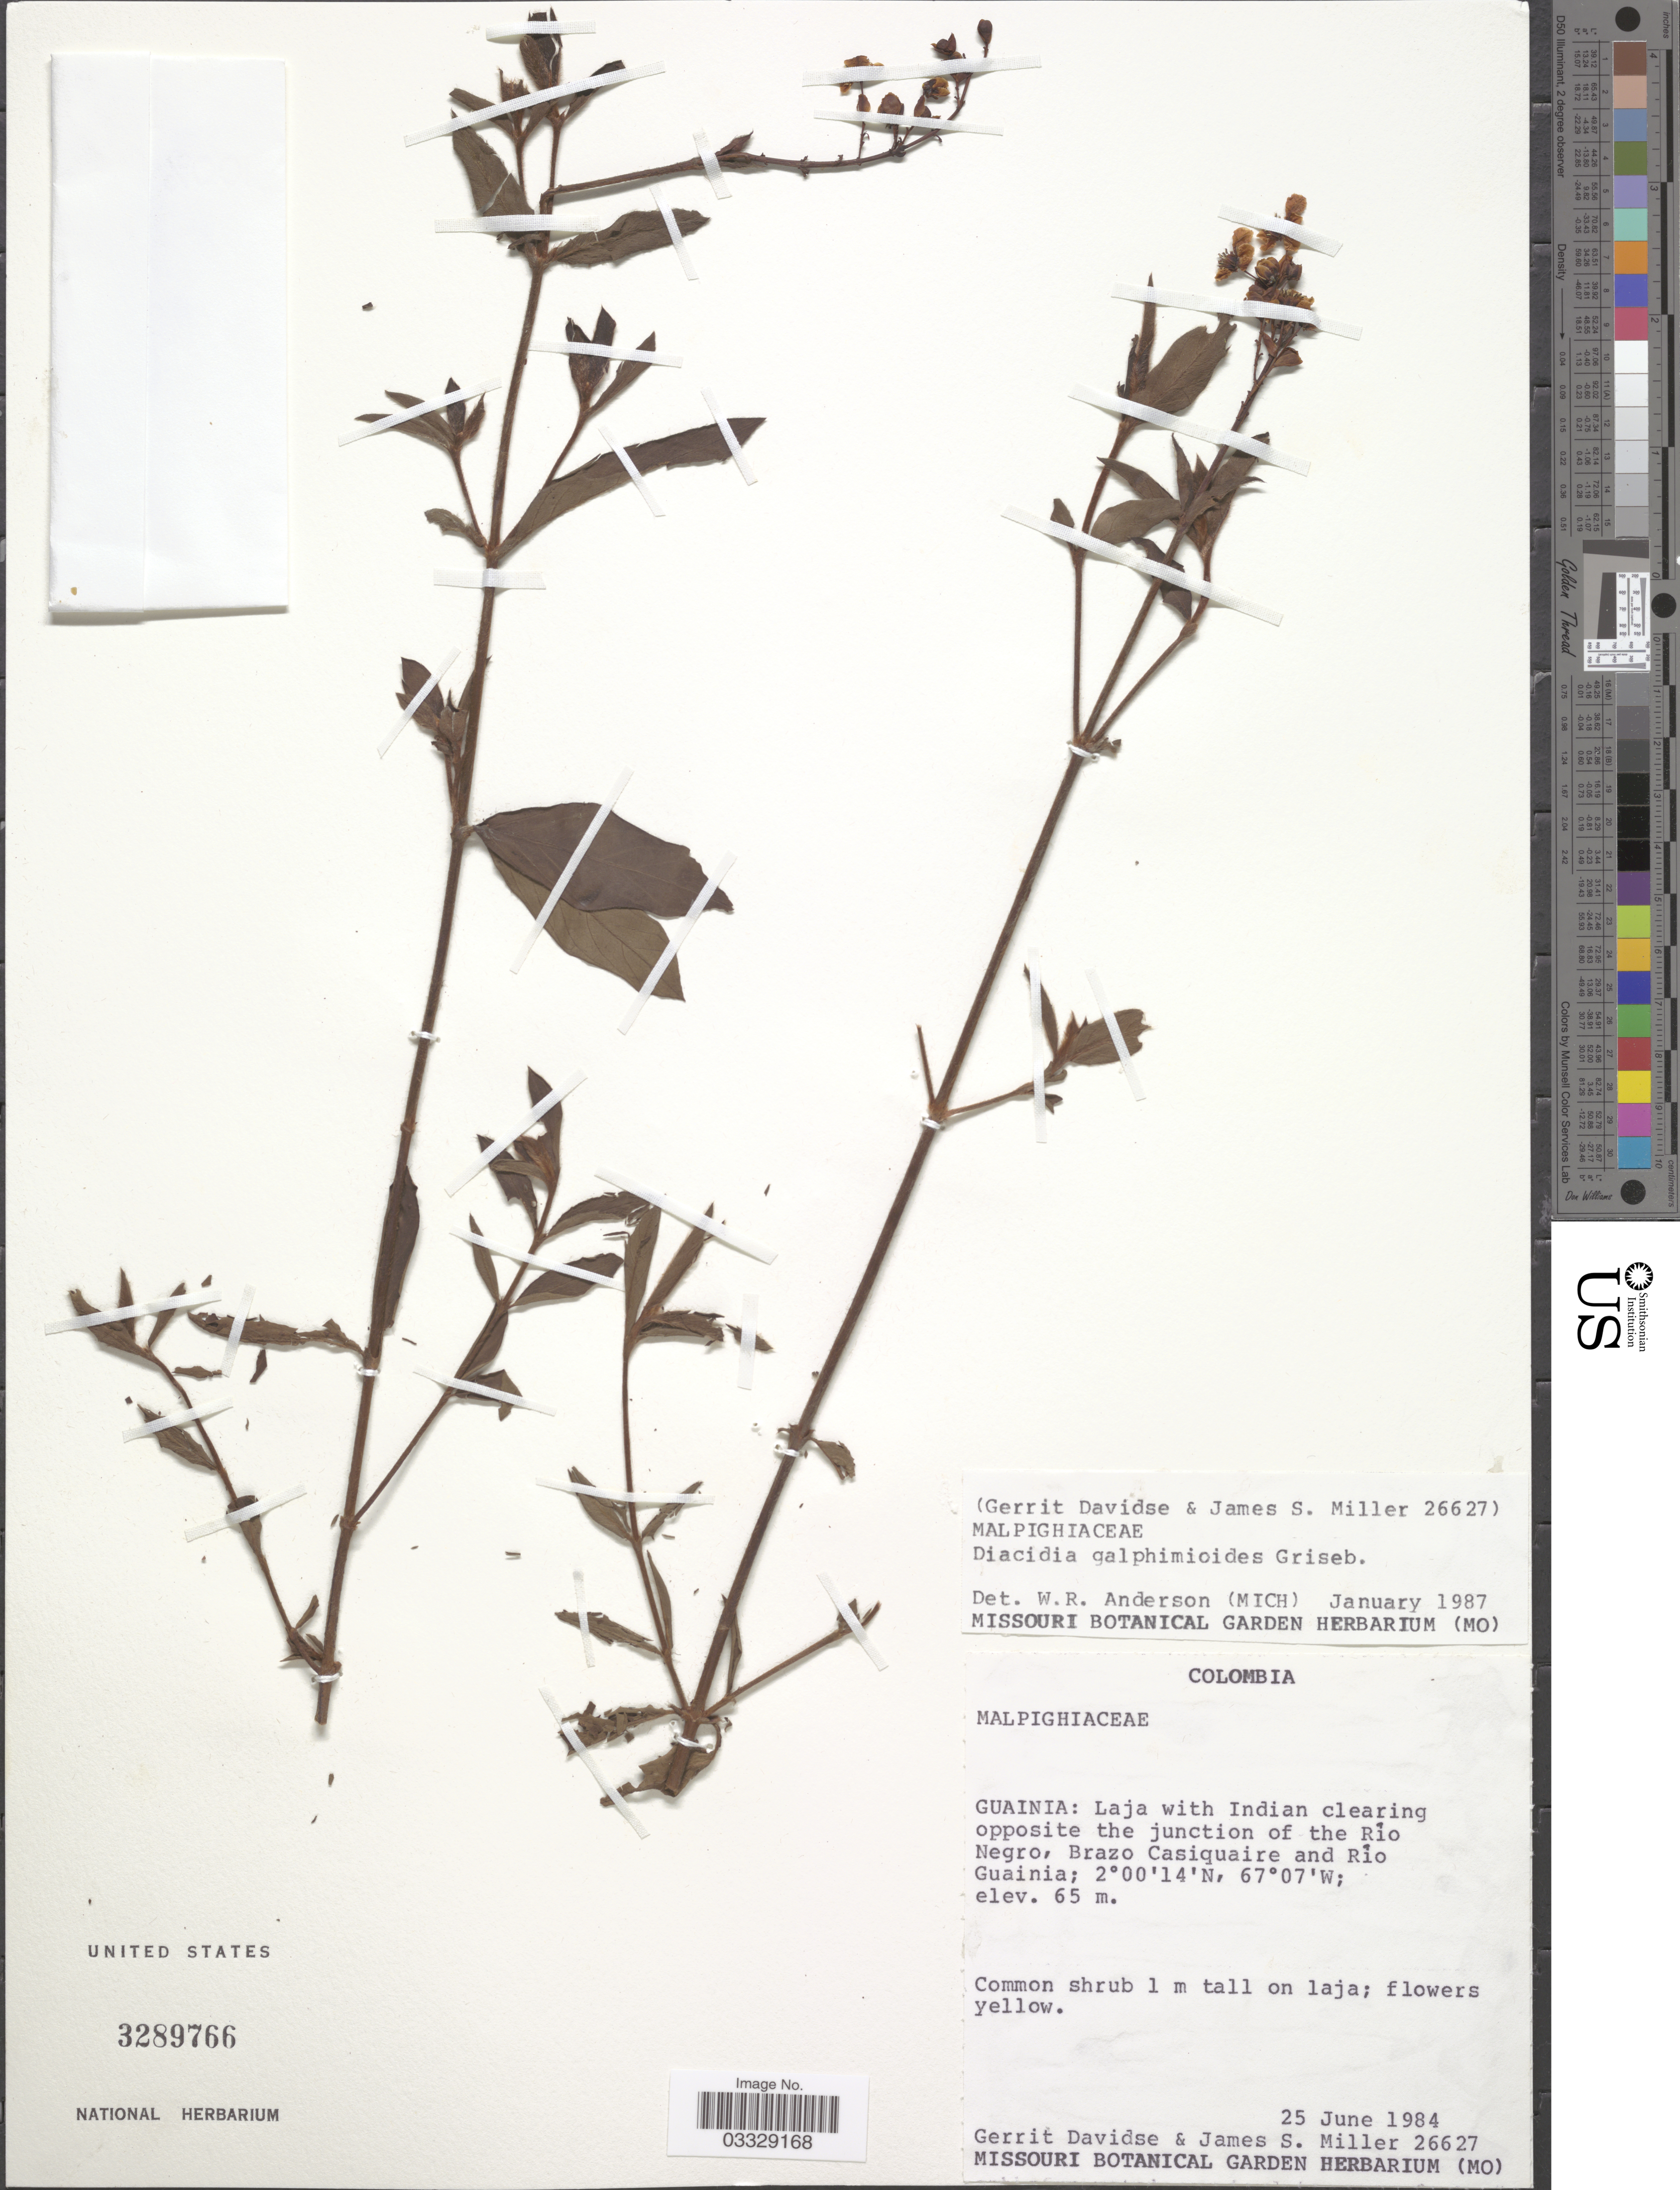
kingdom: Plantae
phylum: Tracheophyta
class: Magnoliopsida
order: Malpighiales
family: Malpighiaceae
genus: Diacidia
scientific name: Diacidia galphimioides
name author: Griseb.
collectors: G. Davidse & J. S. Miller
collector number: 26627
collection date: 1984-06-25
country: Colombia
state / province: Guainía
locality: Laja with Indian clearing opposite the junction of the Río Negro, Brazo Casiquaire and Río Guainia.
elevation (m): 65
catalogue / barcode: US 3289766